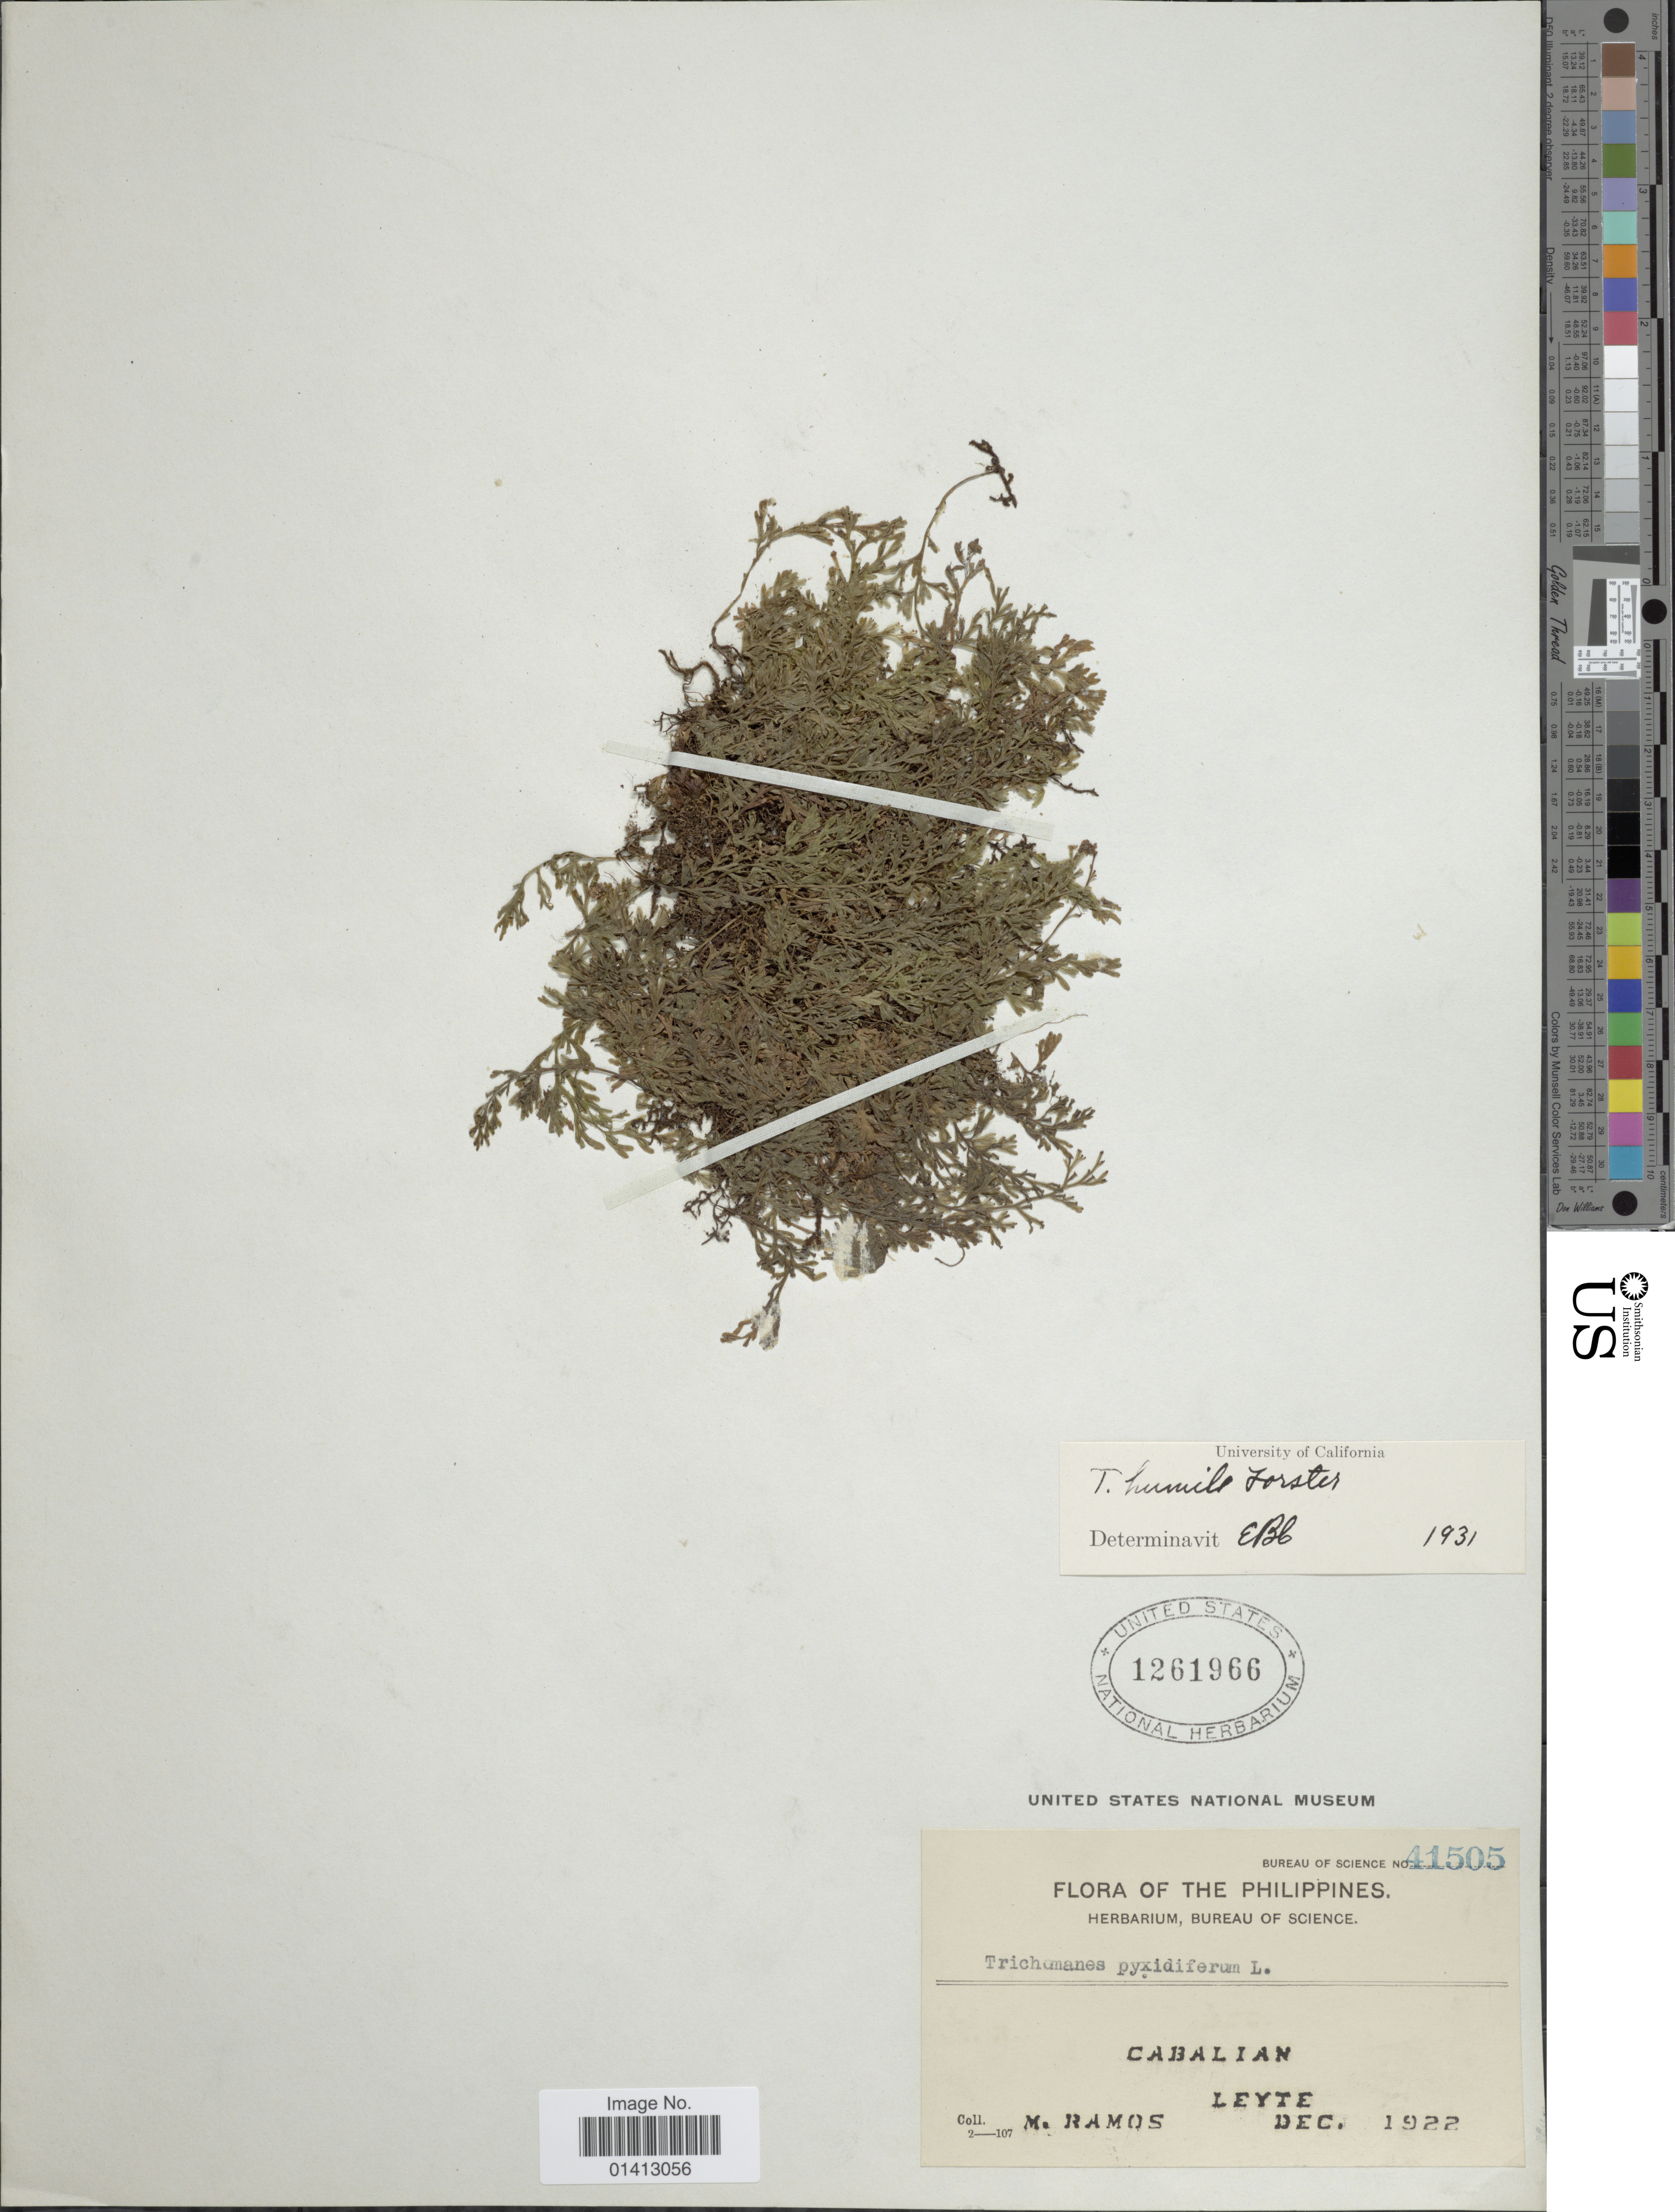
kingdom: Plantae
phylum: Tracheophyta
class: Polypodiopsida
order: Hymenophyllales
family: Hymenophyllaceae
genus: Crepidomanes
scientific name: Crepidomanes humilis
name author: (G. Forst.) Bosch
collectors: M. Ramos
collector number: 41505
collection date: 1922-12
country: Philippines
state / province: Eastern Visayas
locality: Cabalian, Leyte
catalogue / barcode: US 1261966